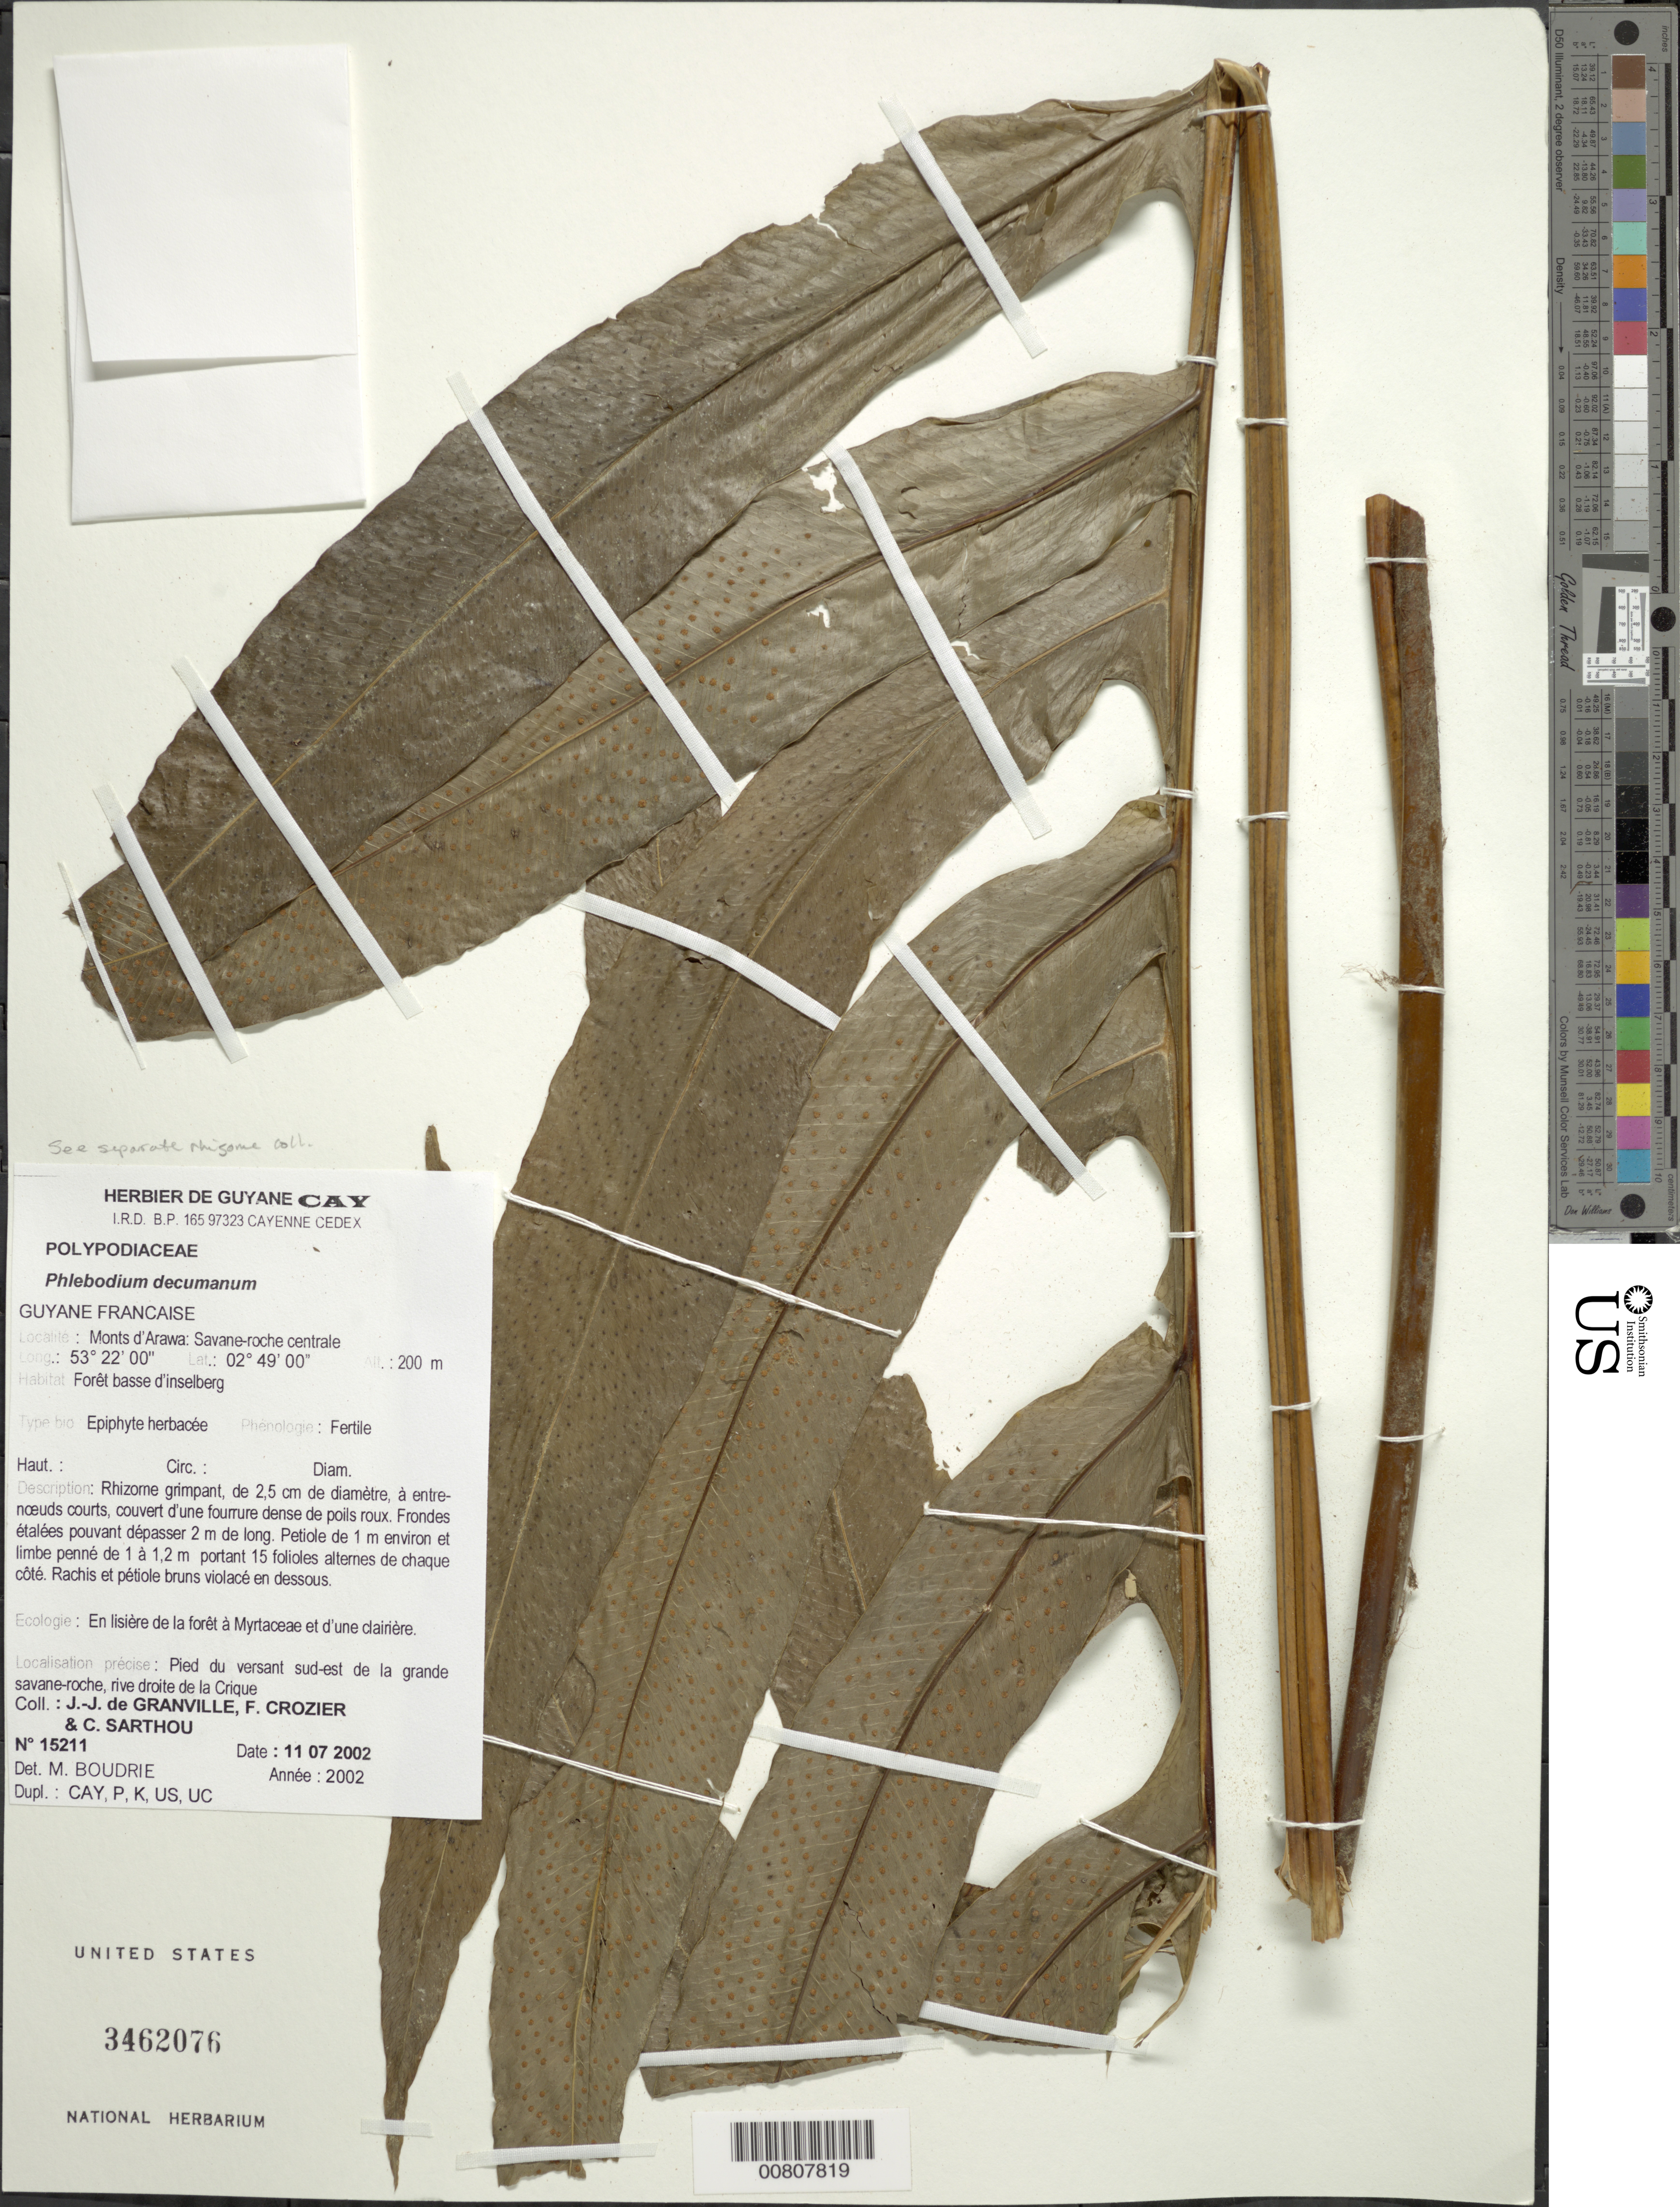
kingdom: Plantae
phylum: Tracheophyta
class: Polypodiopsida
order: Polypodiales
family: Polypodiaceae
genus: Phlebodium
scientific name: Phlebodium decumanum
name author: (Willd.) J. Sm.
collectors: J.-J. de Granville, F. Crozier & C. Sarthou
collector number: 15211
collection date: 2002-07-11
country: French Guiana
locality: Monts d'Arawa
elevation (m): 200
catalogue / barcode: US 3462076